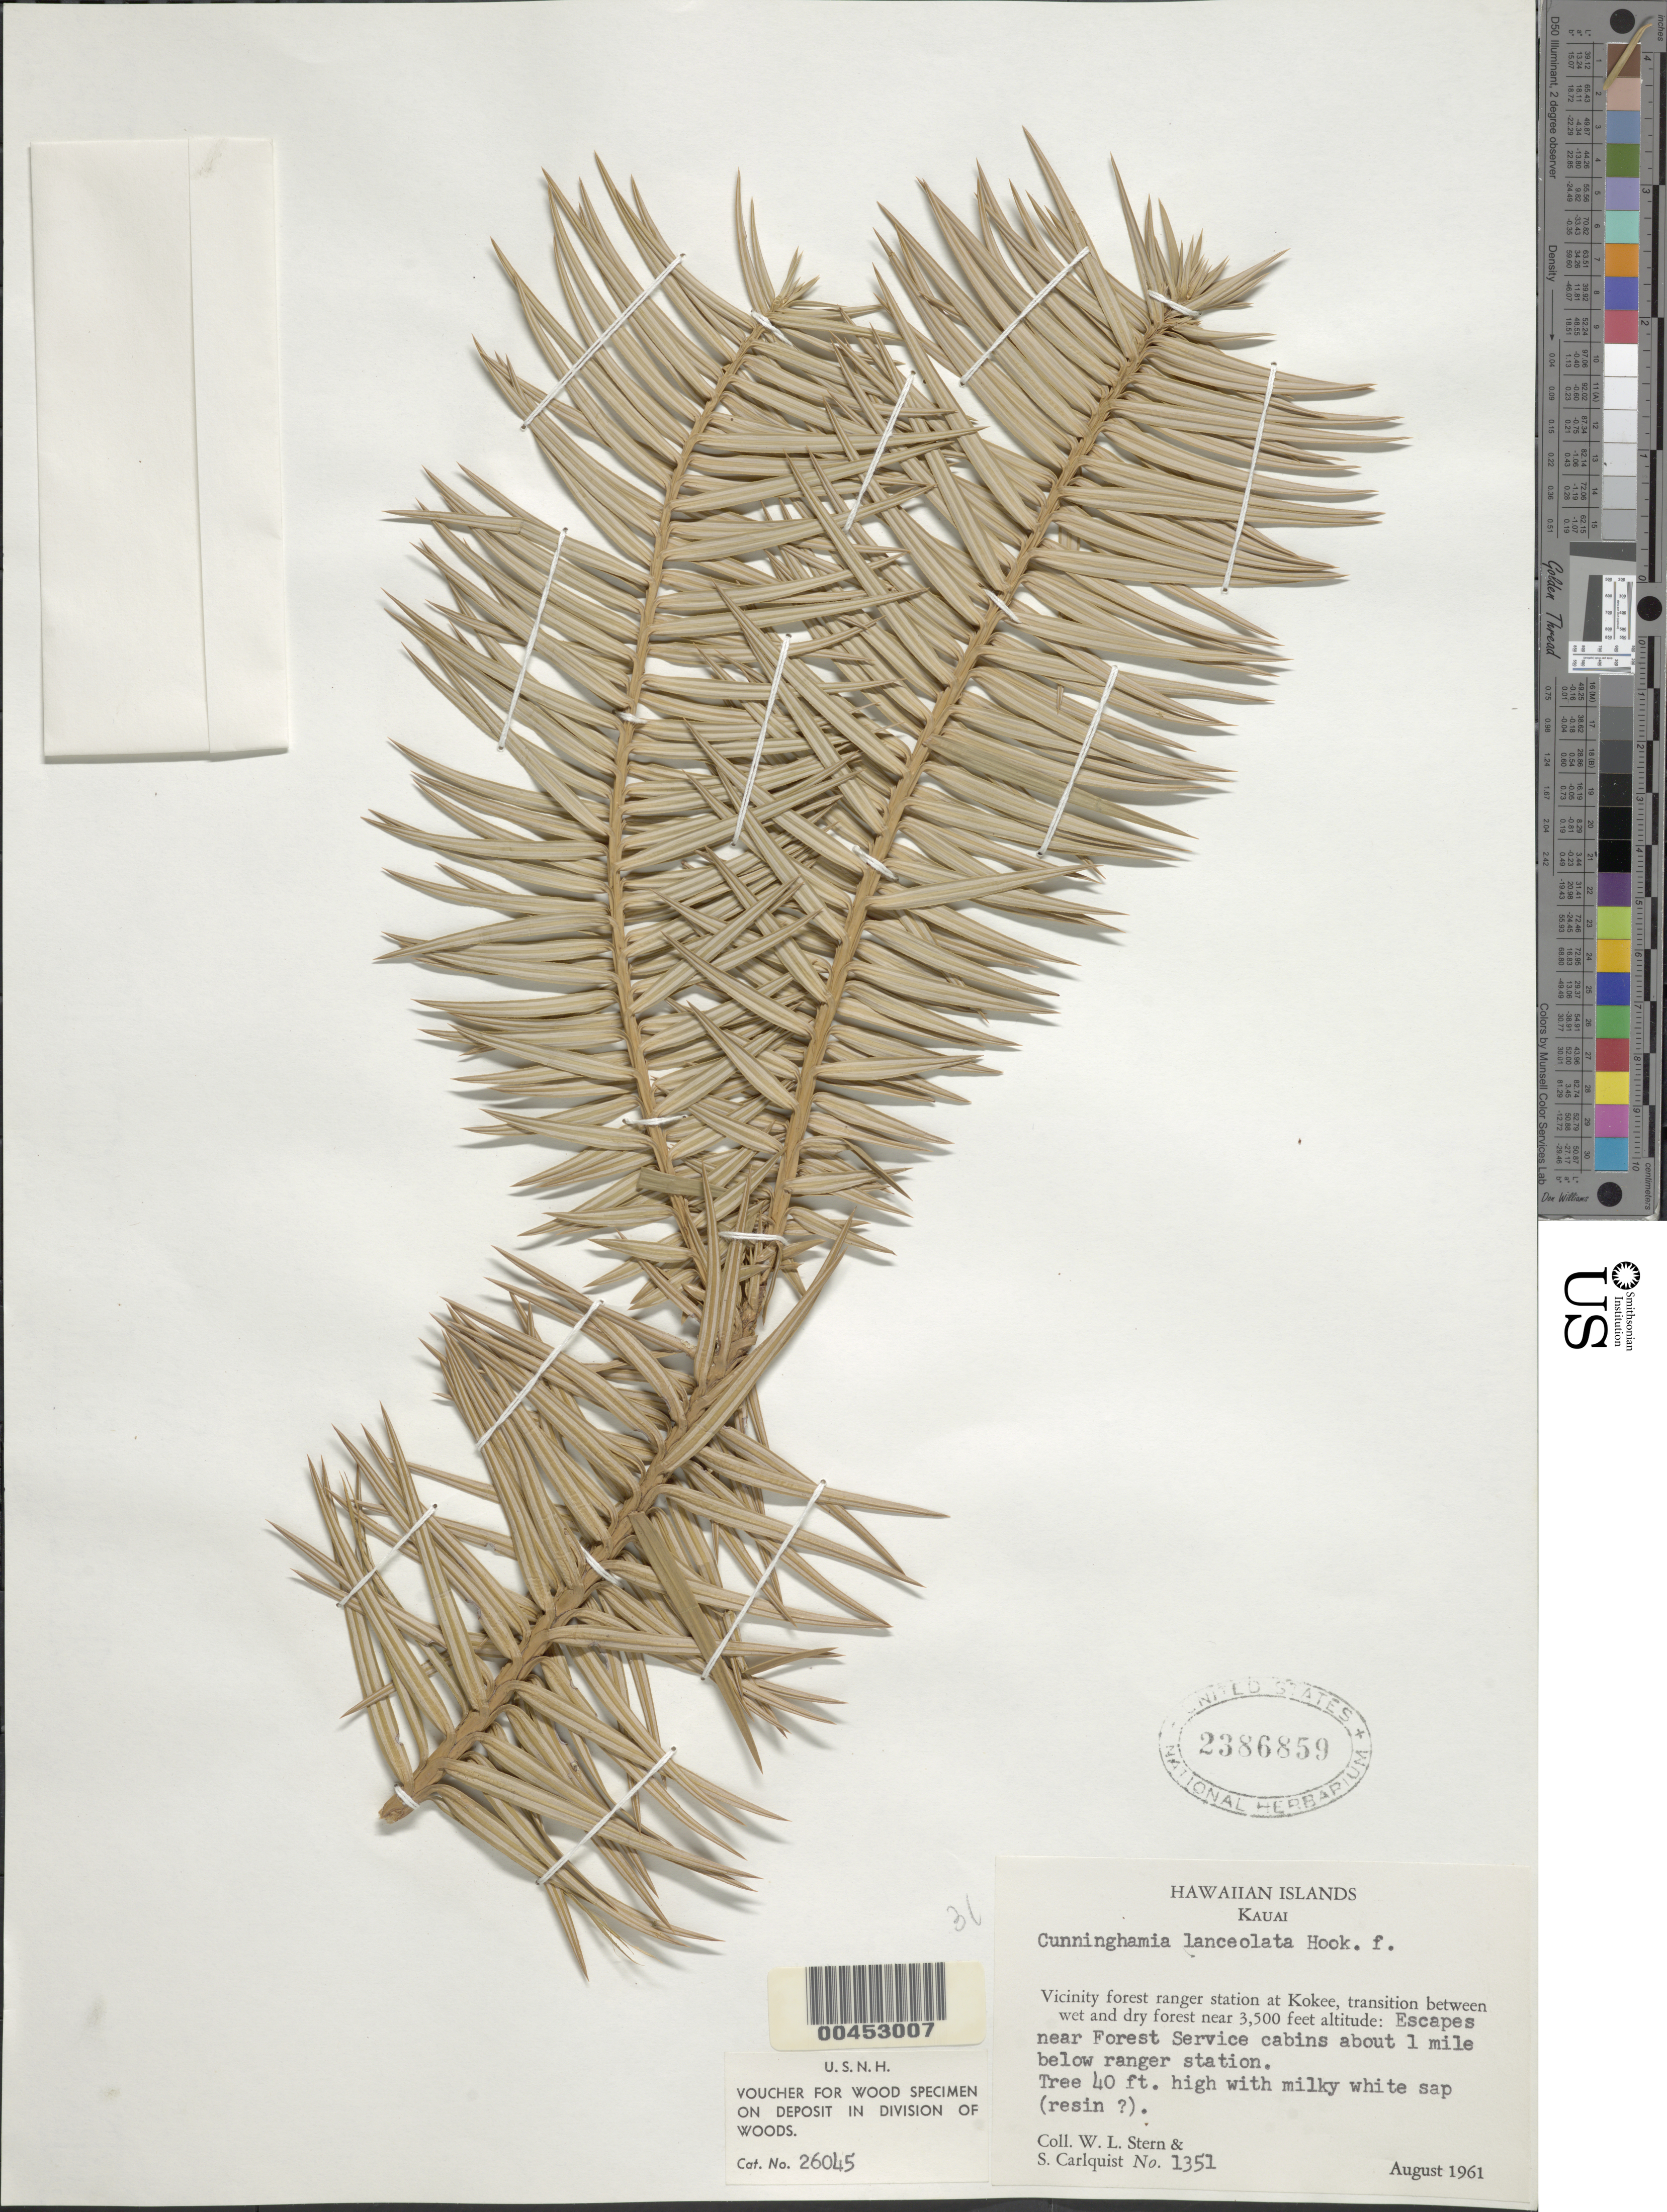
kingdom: Plantae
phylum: Tracheophyta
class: Pinopsida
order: Pinales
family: Cupressaceae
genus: Cunninghamia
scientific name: Cunninghamia lanceolata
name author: (Lamb.) Hook.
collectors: W. L. Stern & S. Carlquist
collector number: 1351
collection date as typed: Aug 1961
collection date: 1961-08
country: United States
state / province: Hawaii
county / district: Kauai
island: Kaua'i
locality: Vicinity forest ranger station at Kokee, near Forest Service cabins about 1 mi below ranger station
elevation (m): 1067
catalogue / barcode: US 2386859